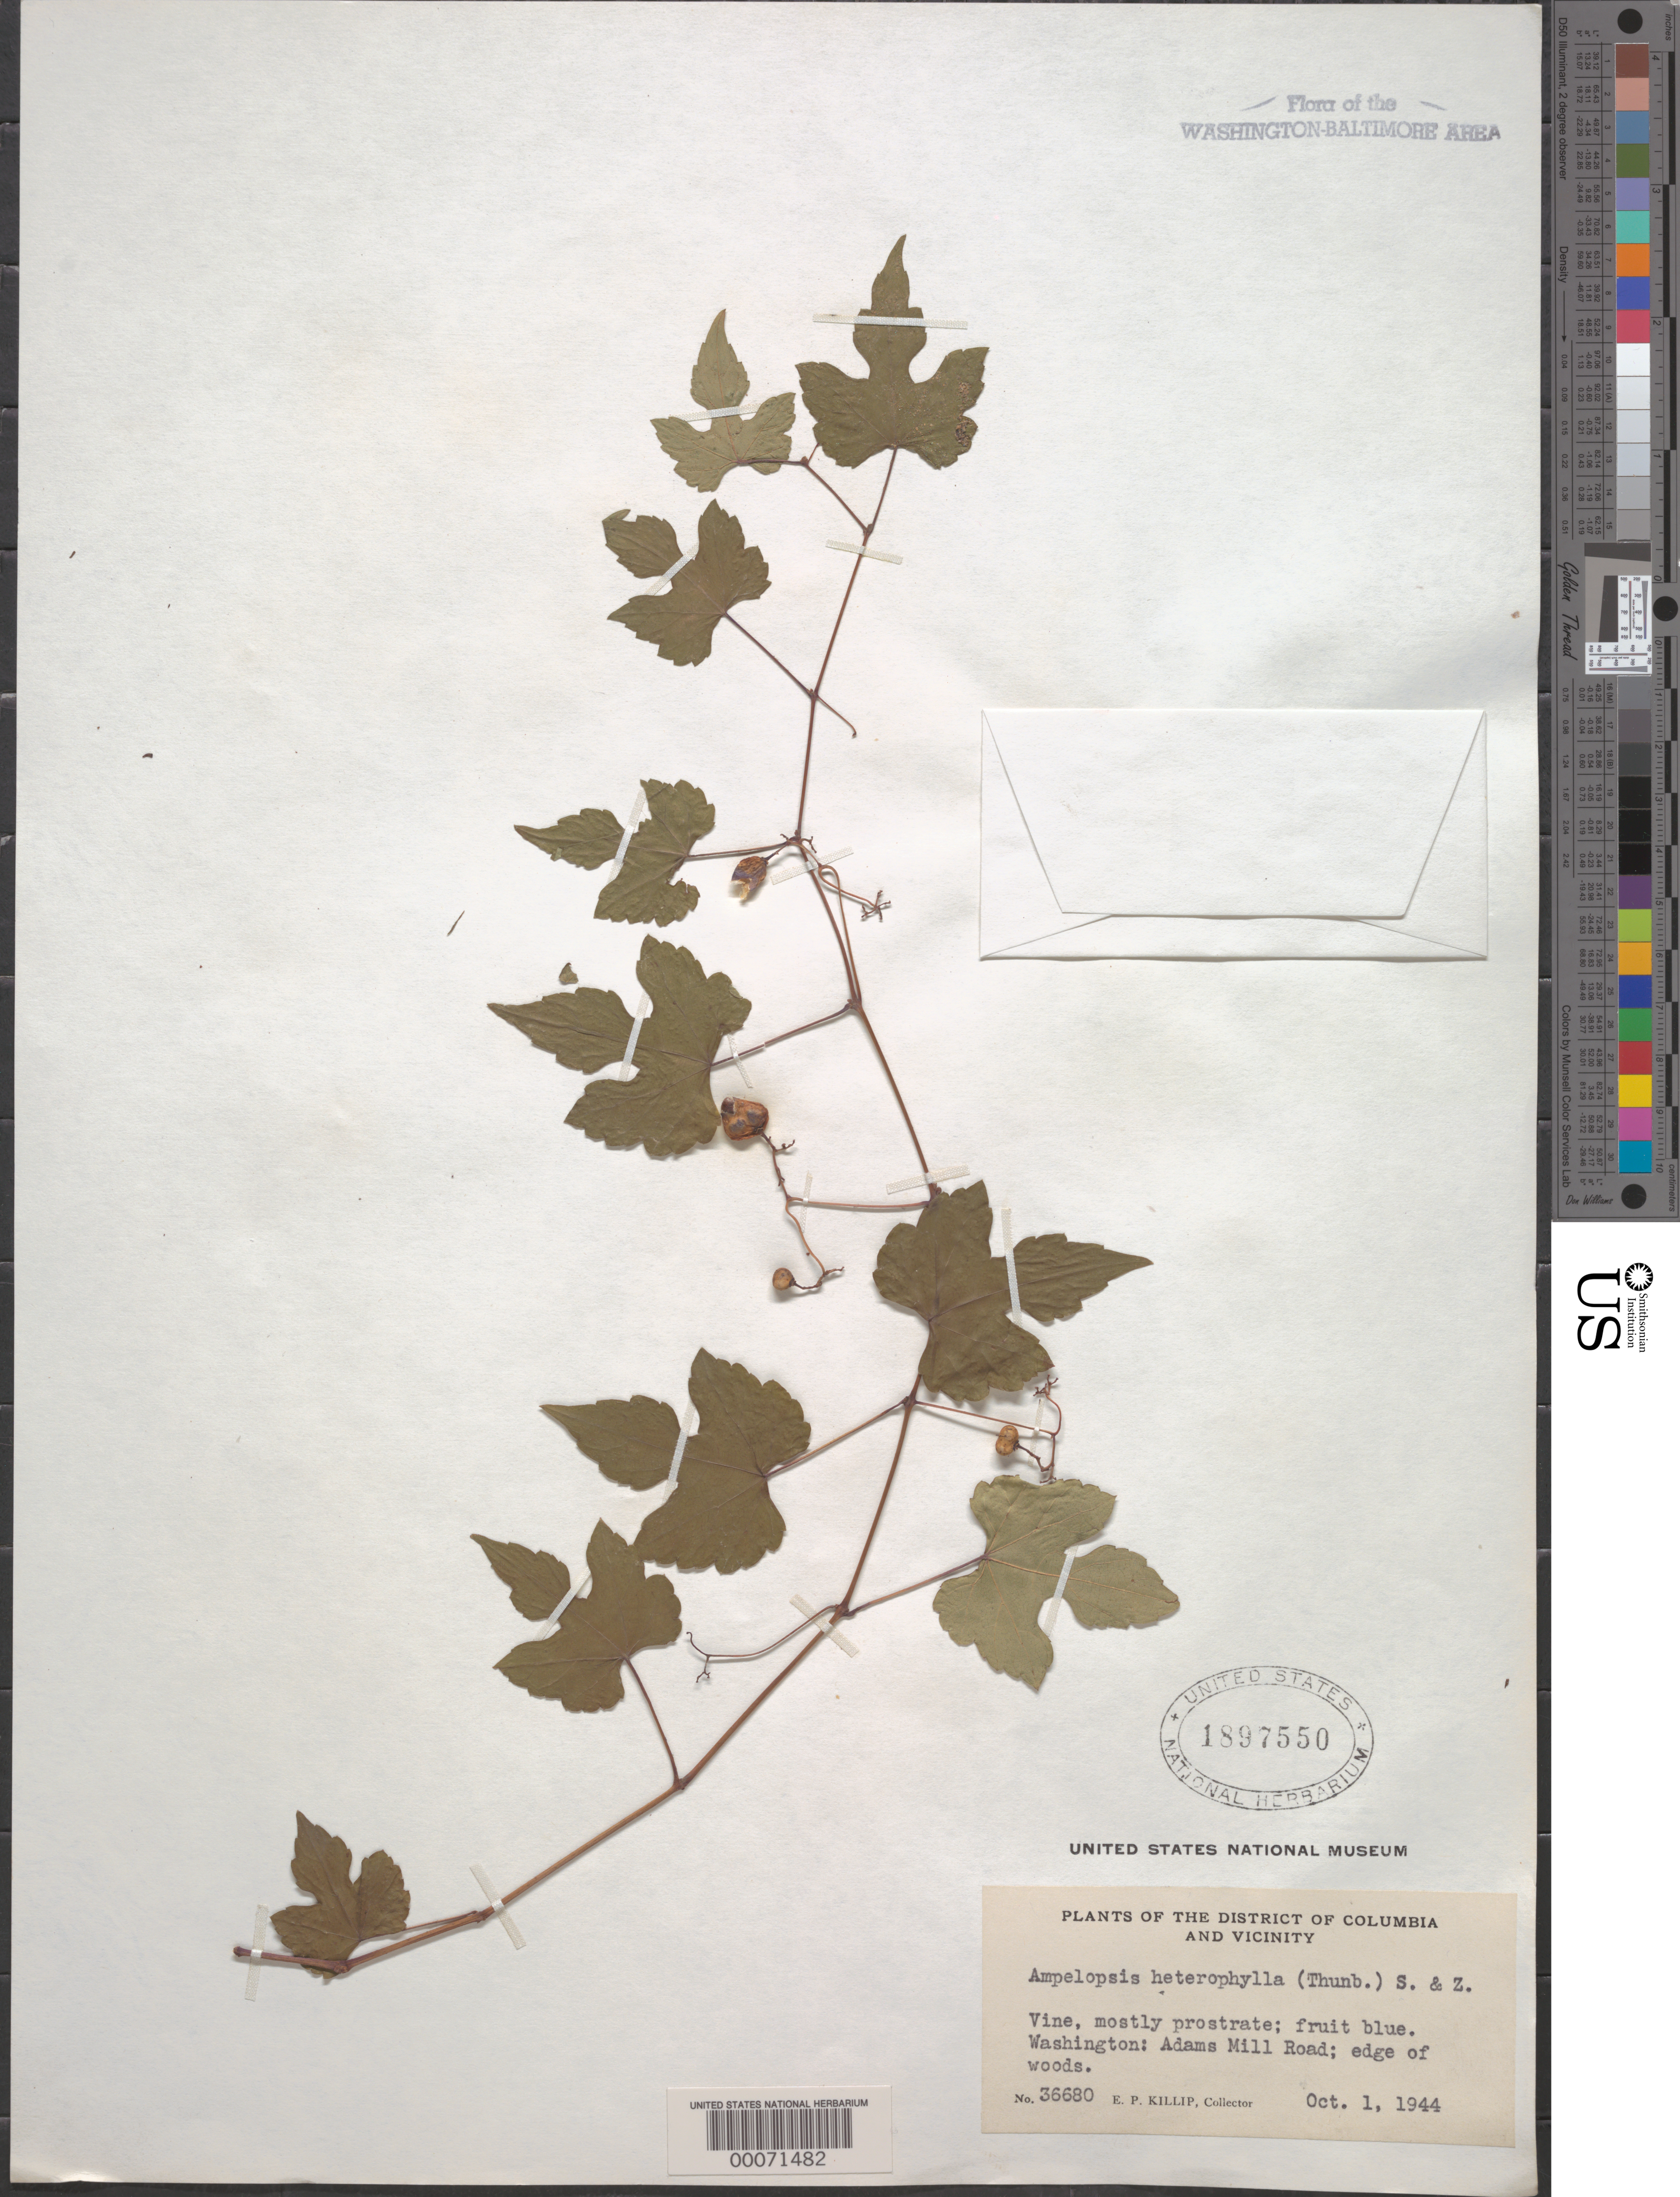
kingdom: Plantae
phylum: Tracheophyta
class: Magnoliopsida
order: Vitales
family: Vitaceae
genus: Ampelopsis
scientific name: Ampelopsis brevipedunculata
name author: (Maxim.) Trautv.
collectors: E. P. Killip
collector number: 36680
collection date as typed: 01 Oct 1944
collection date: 1944-10-01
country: United States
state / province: District of Columbia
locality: Adams Mill Rd. Rock Creek Park and vicinity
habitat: Edge of woods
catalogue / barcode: US 1897550